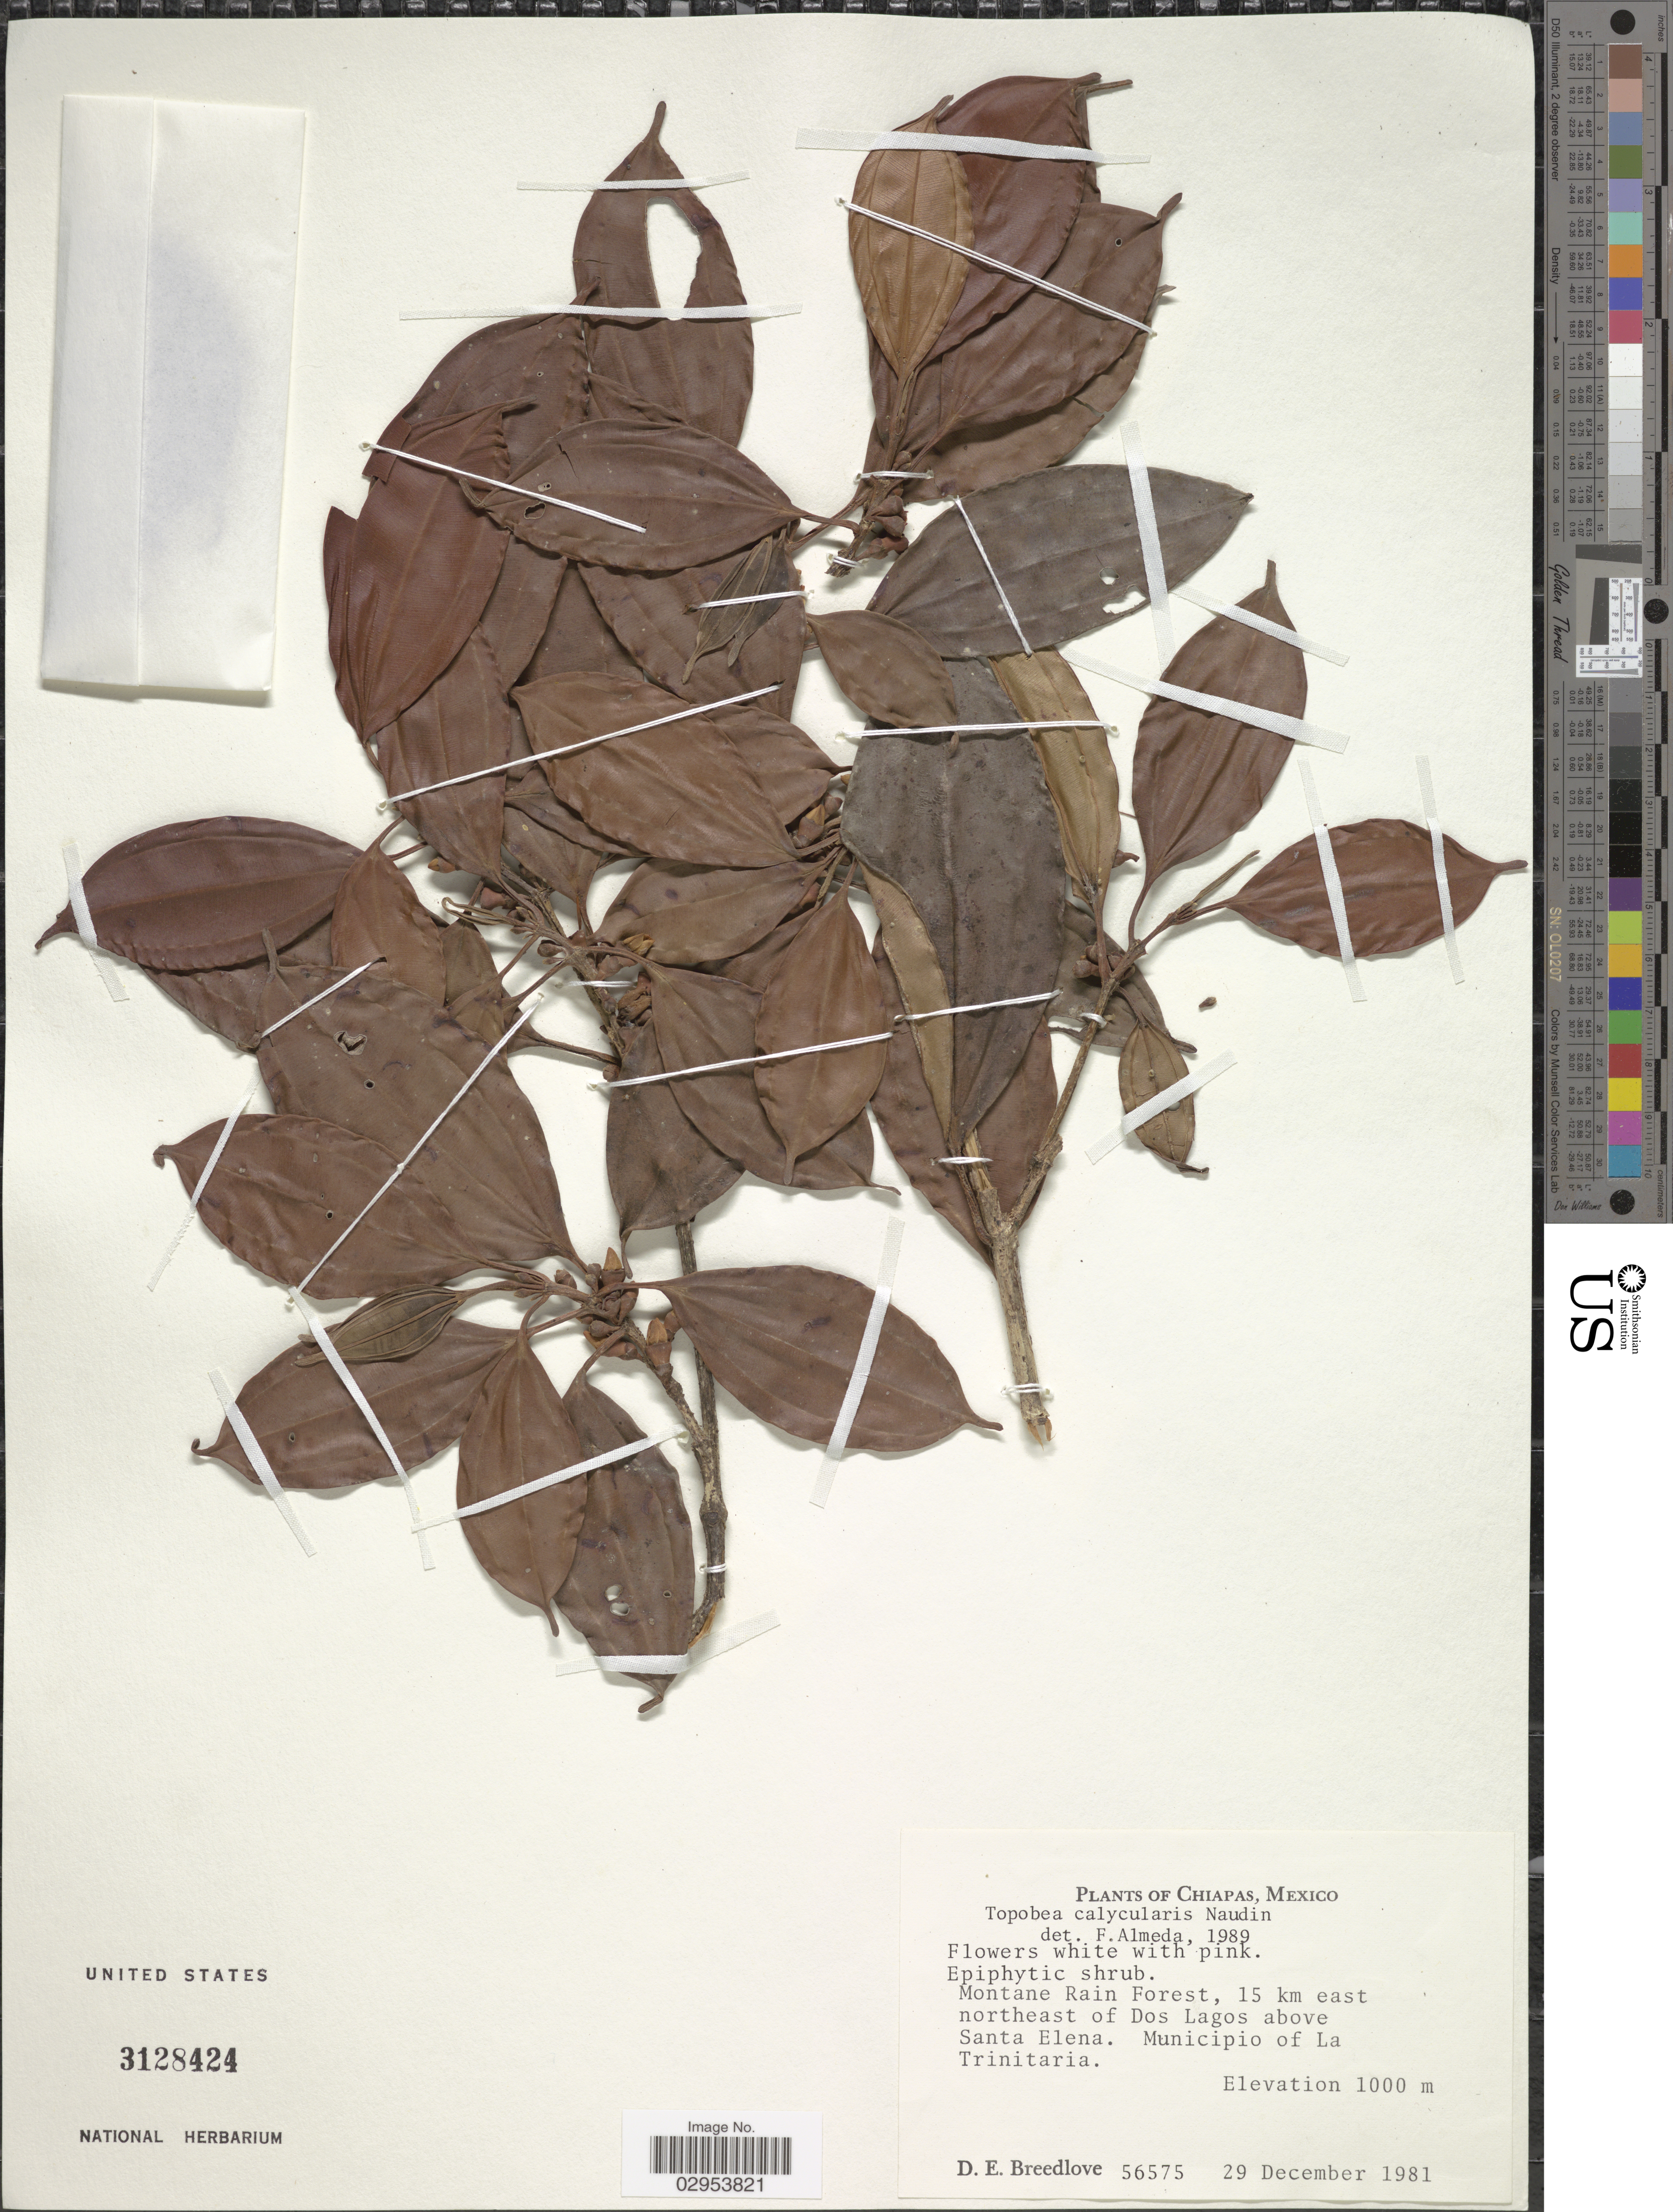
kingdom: Plantae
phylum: Tracheophyta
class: Magnoliopsida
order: Myrtales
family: Melastomataceae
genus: Topobea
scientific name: Topobea calycularis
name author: Naudin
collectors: D. E. Breedlove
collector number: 56575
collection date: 1981-12-29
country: Mexico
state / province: Chiapas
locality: Montane Rain Forest, 15 km east northeast of Dos Lagos above Santa Elena. Municipio of La Trinitaria.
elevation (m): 1000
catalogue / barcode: US 3128424